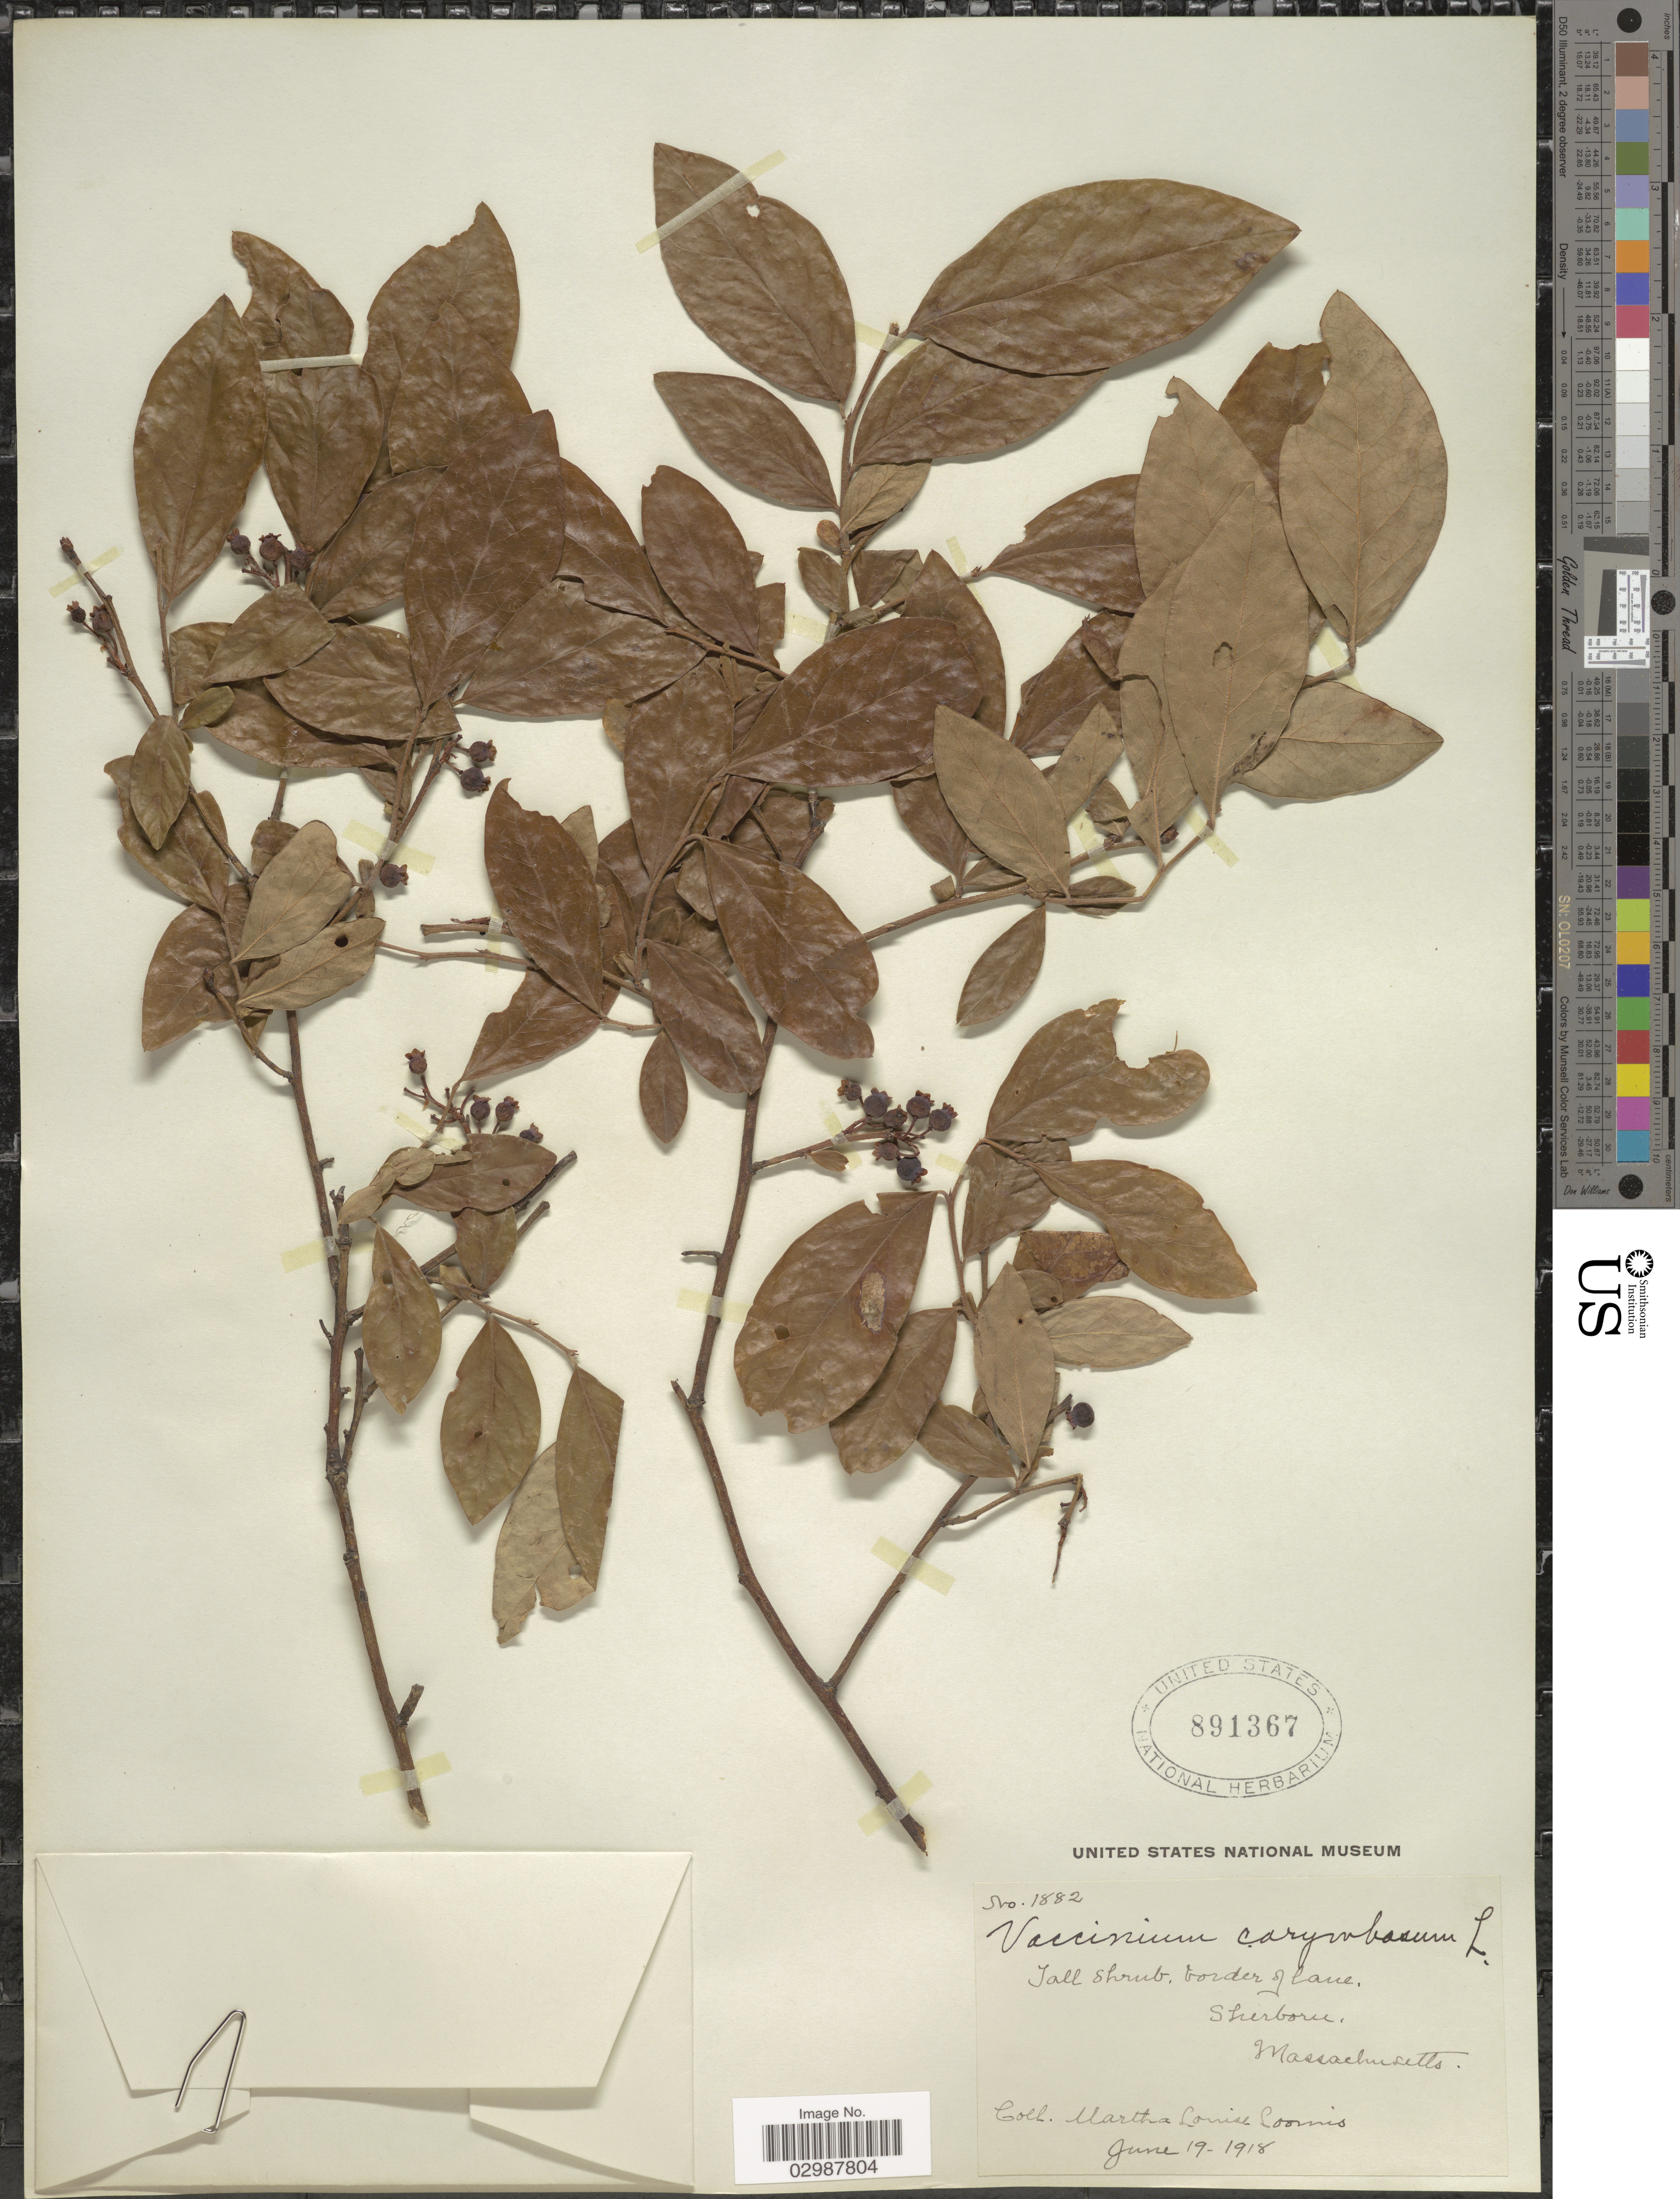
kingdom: Plantae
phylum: Tracheophyta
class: Magnoliopsida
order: Ericales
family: Ericaceae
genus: Vaccinium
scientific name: Vaccinium corymbosum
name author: L.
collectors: M. L. Loomis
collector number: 1882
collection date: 1918-06-19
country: United States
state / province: Massachusetts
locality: Sherborn.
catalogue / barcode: US 891367